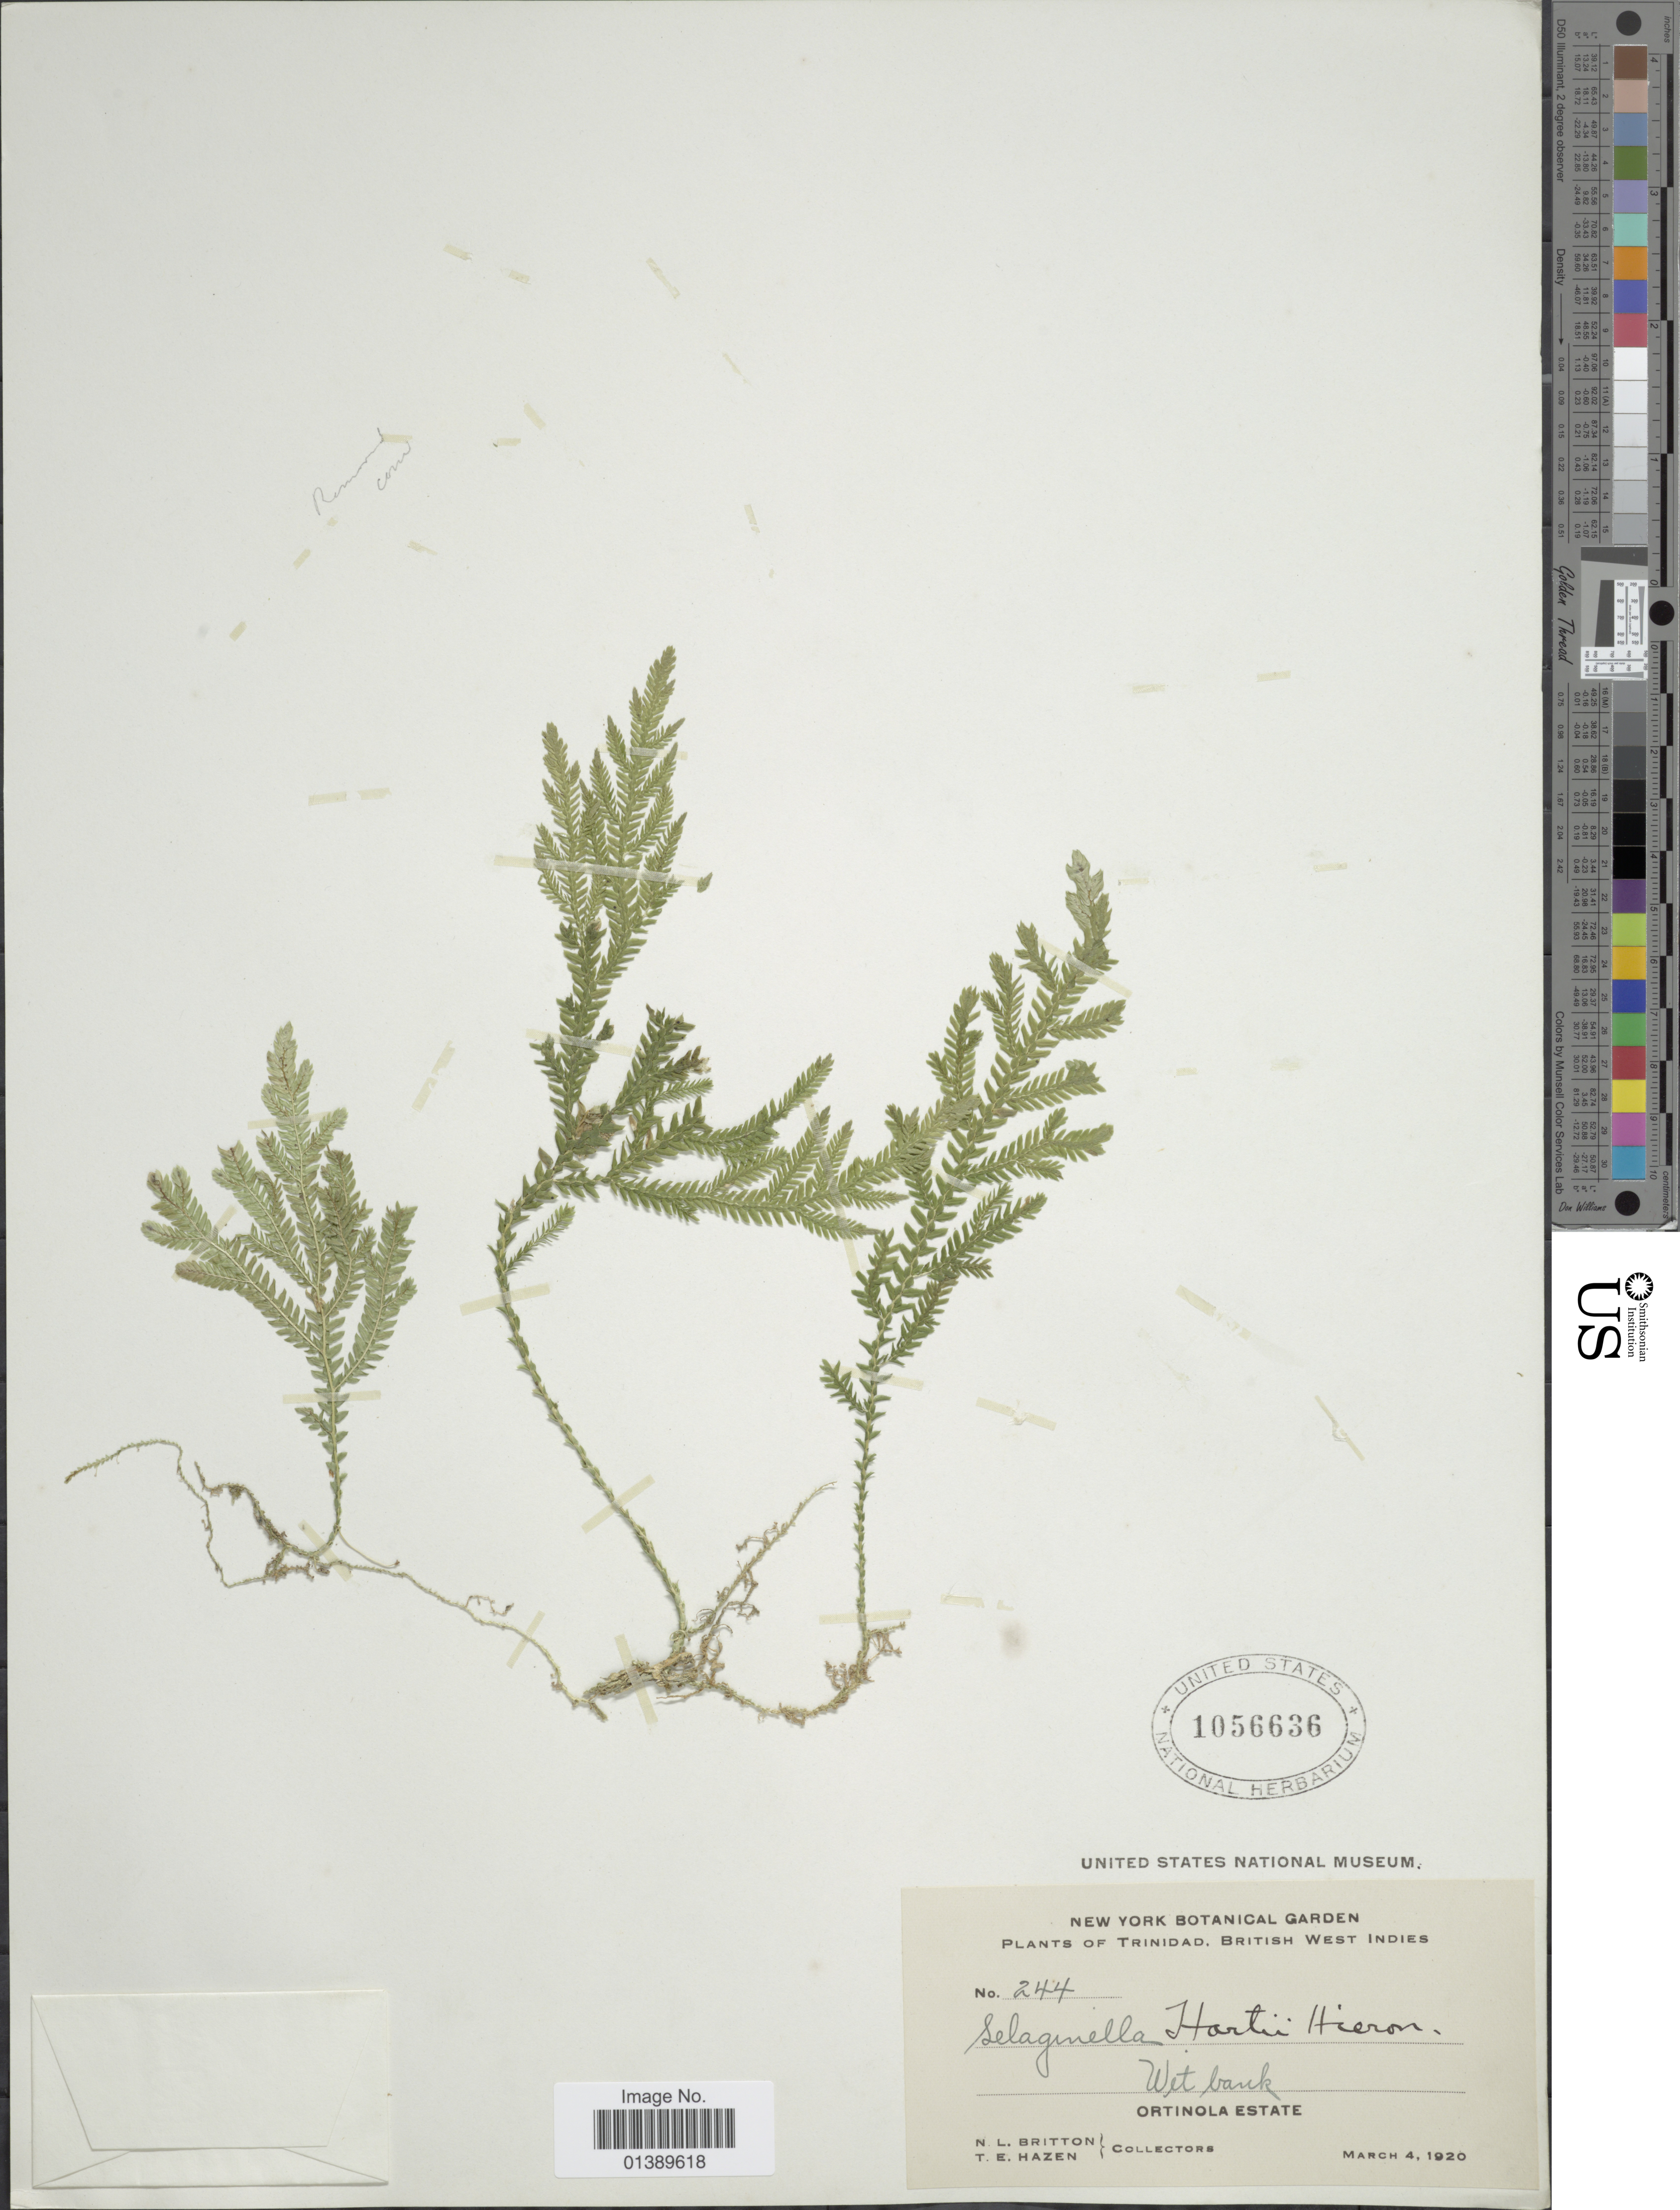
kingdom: Plantae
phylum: Tracheophyta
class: Lycopodiopsida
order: Selaginellales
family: Selaginellaceae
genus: Selaginella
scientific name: Selaginella hartii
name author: Hieron.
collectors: N. Britton & T. E. Hazen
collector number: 244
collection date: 1920-03-04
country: Trinidad and Tobago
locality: Trinidad, British West Indies, Ortinola Estate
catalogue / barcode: US 1056636